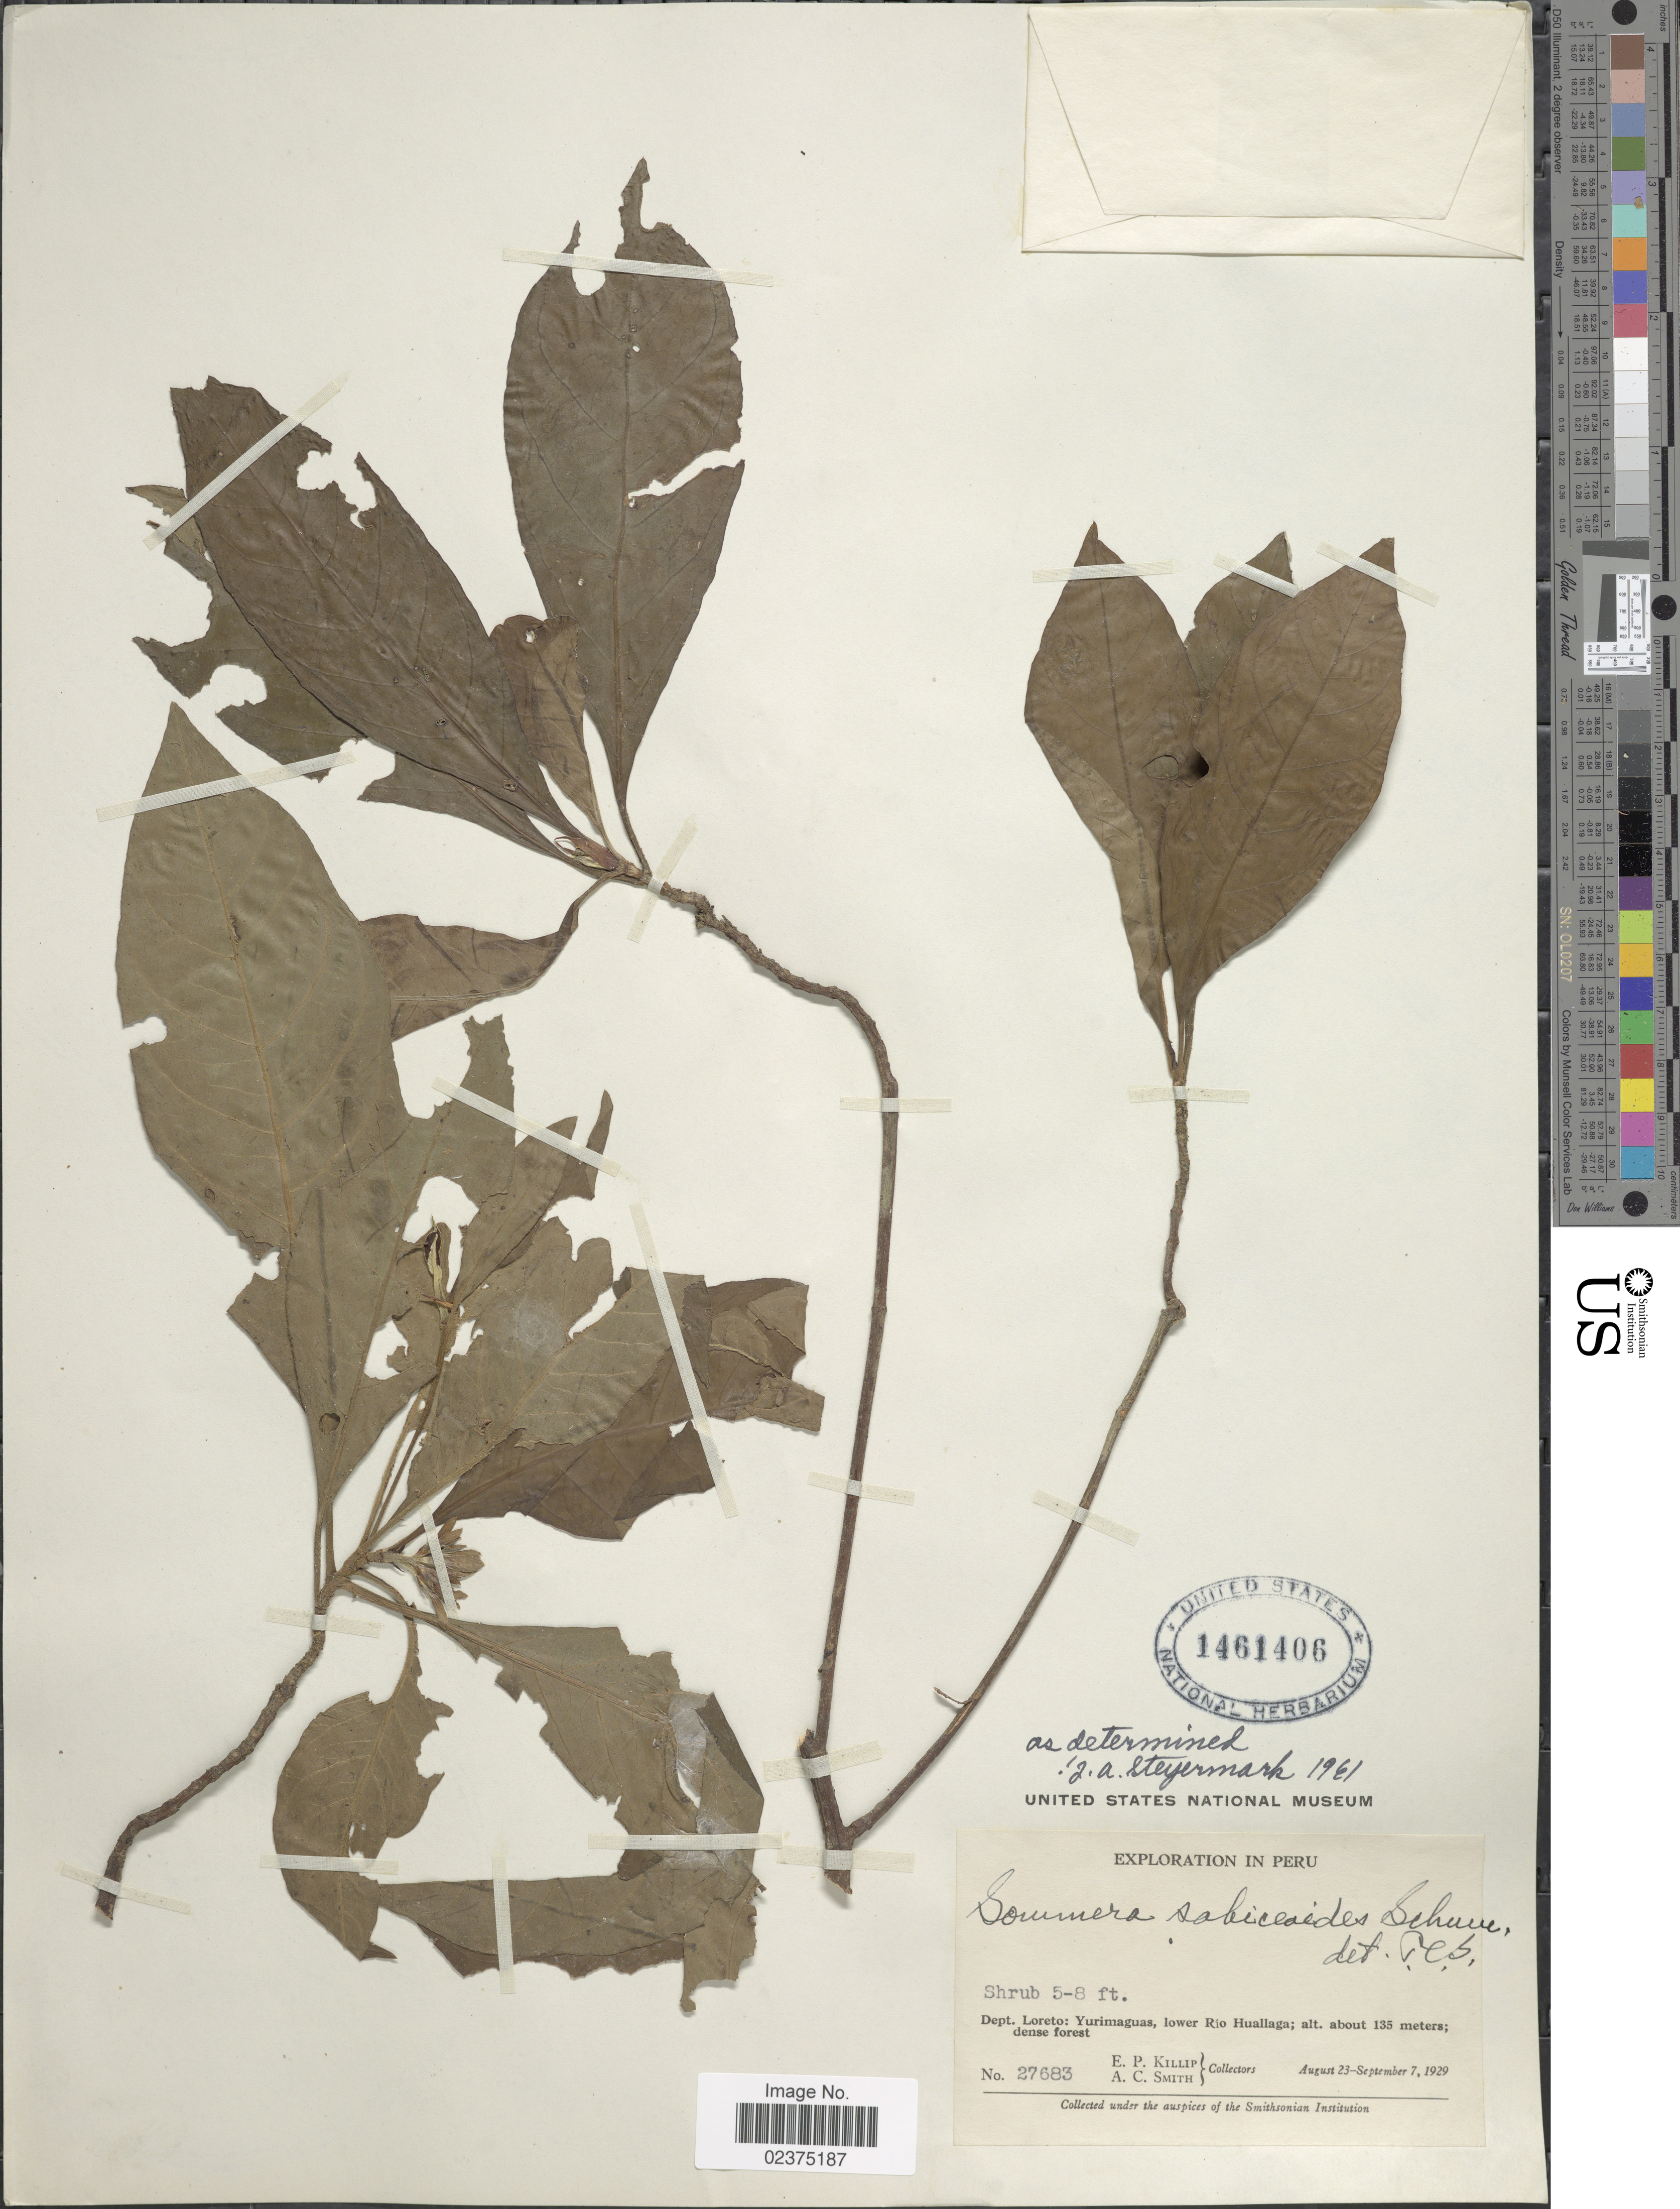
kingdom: Plantae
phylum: Tracheophyta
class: Magnoliopsida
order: Gentianales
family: Rubiaceae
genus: Sommera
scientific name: Sommera sabiceoides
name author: K. Schum.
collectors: E. P. Killip & A. C. Smith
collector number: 27683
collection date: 1929-08-23/1929-09-07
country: Peru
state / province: Loreto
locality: Dept. Loreto: Yurimaguas, lower Río Huallaga; dense forest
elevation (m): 135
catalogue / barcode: US 1461406